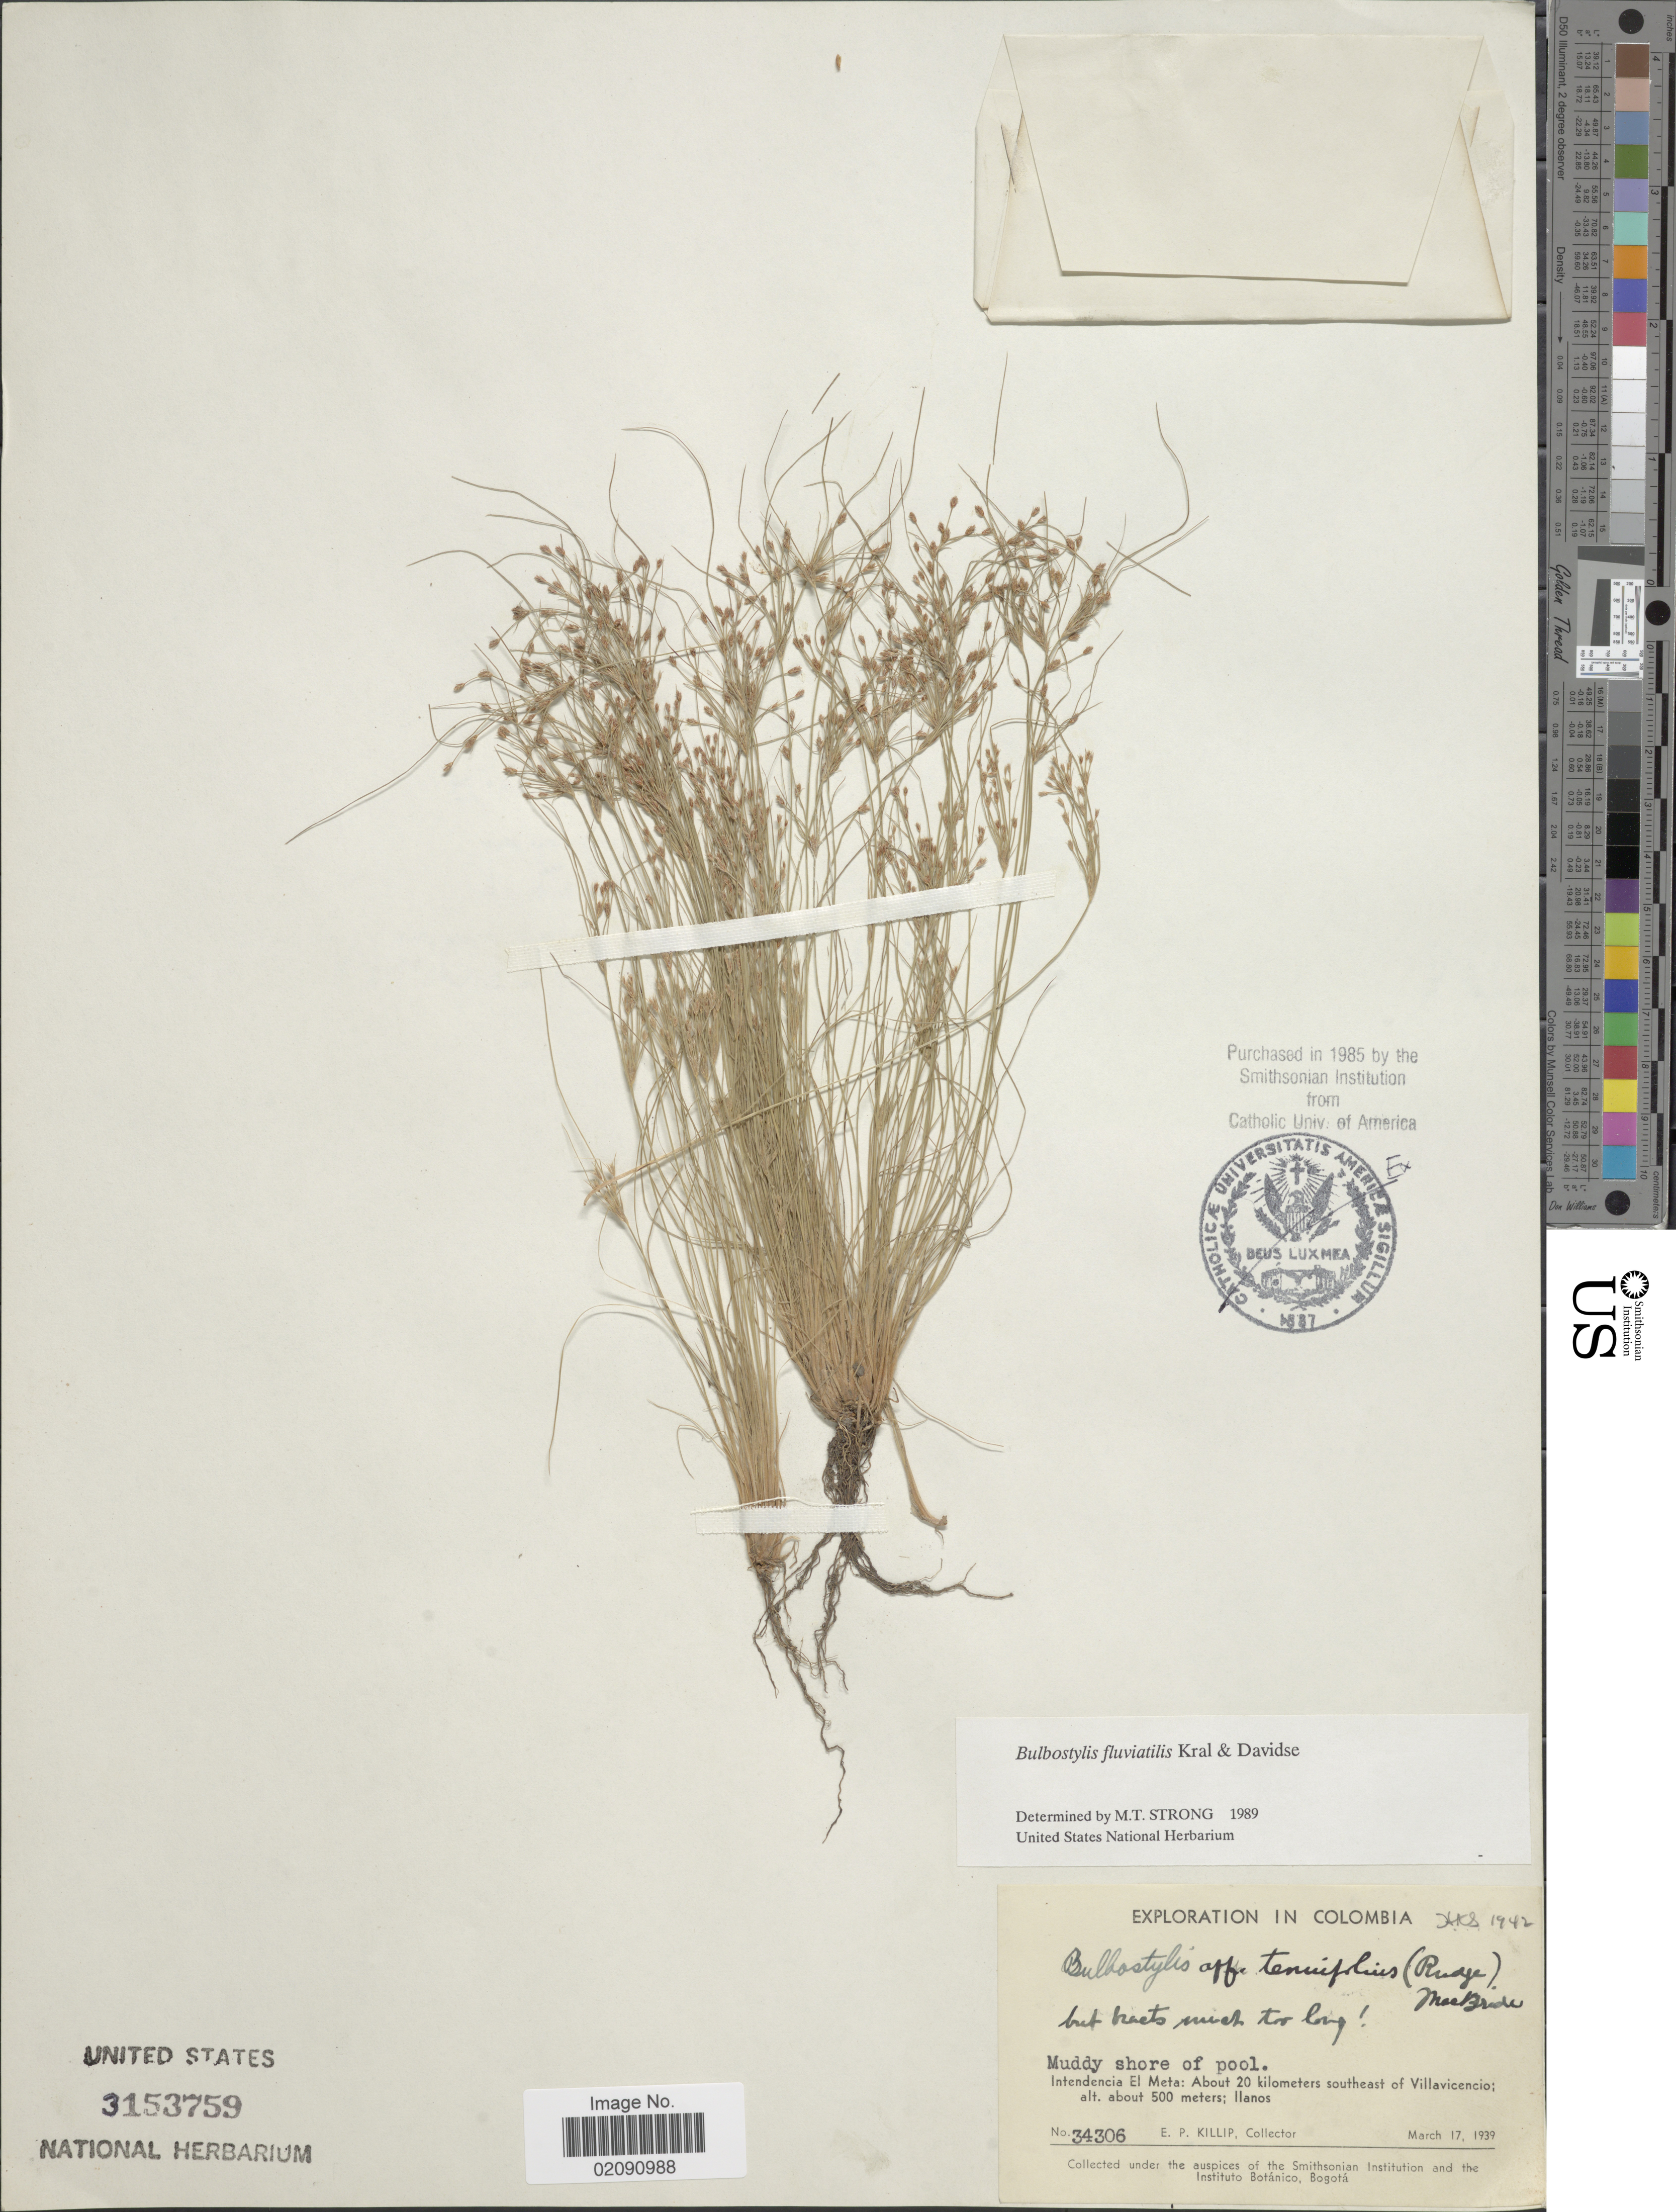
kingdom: Plantae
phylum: Tracheophyta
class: Liliopsida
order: Poales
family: Cyperaceae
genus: Bulbostylis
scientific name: Bulbostylis paraensis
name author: C.B. Clarke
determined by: Maciel-Silva, J. F.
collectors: E. P. Killip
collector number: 34306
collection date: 1939-03-17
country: Colombia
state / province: Meta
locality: Muddy shore of pool, Intendencia El Meta: about 20 kilometers southeast of Villavicencio.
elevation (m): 500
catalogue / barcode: US 3153759